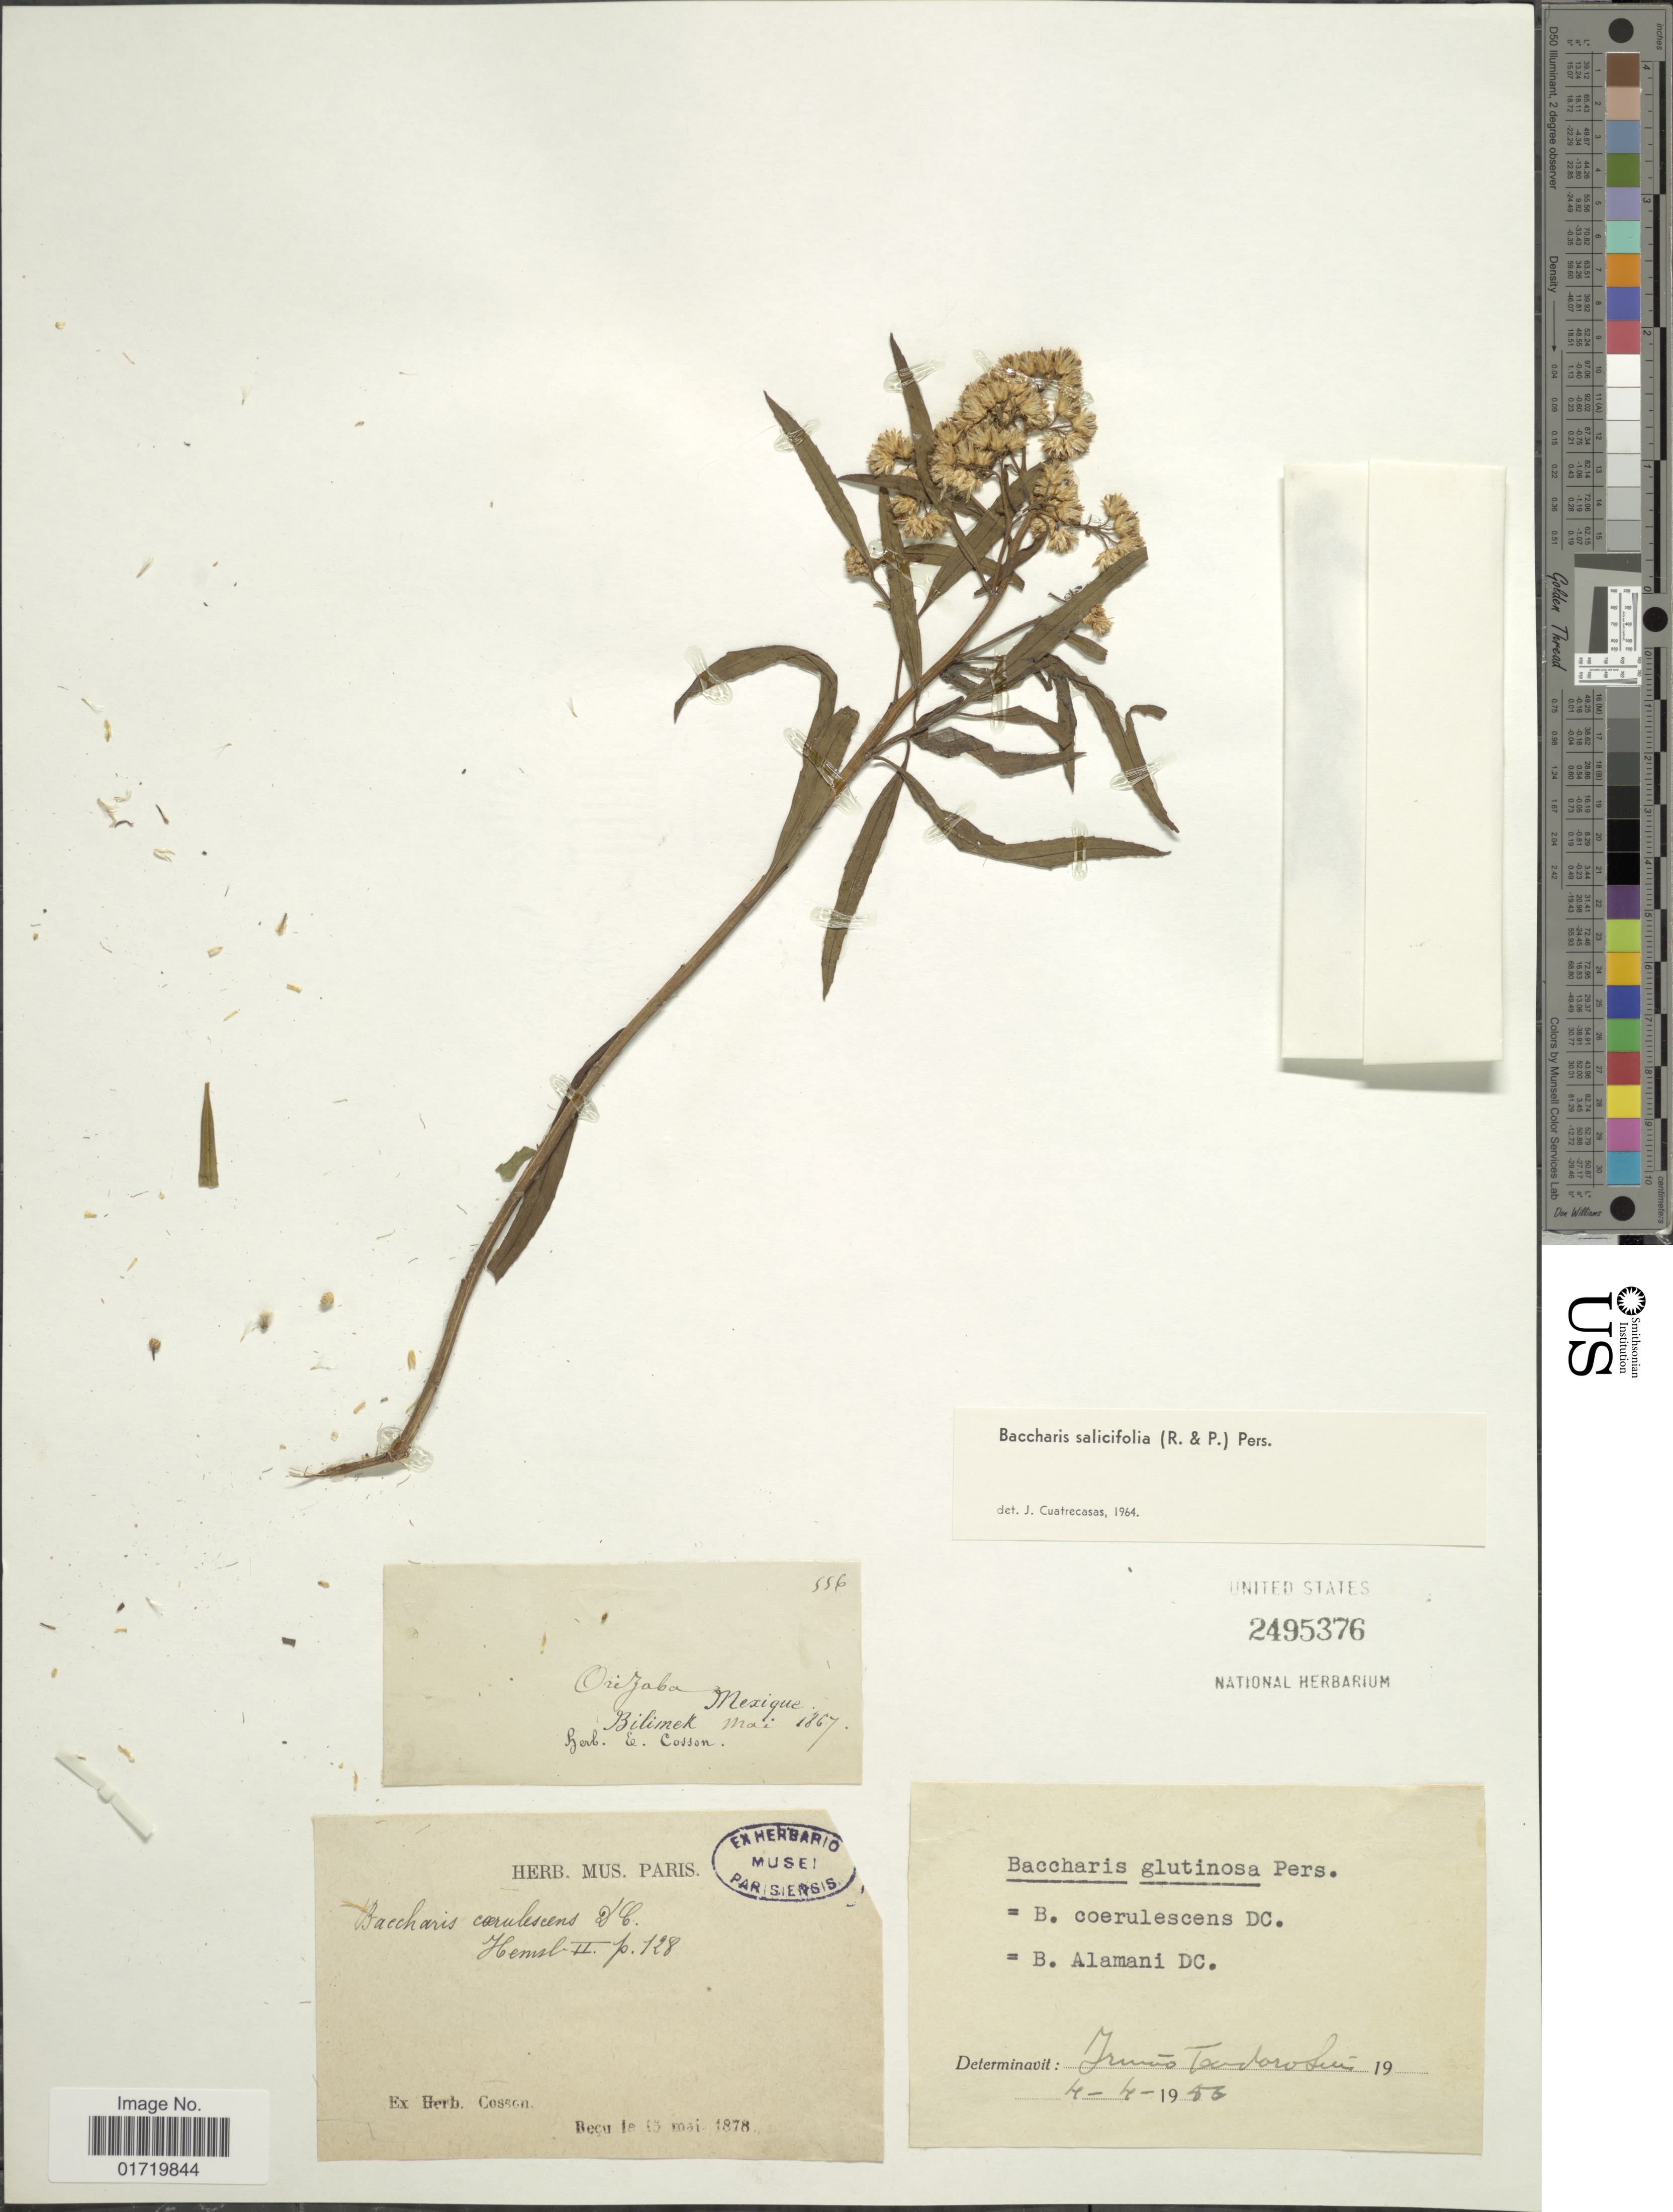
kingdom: Plantae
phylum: Tracheophyta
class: Magnoliopsida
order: Asterales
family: Asteraceae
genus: Baccharis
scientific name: Baccharis salicifolia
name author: (Ruiz & Pav.) Pers.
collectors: -. Bilimek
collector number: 556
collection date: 1867-05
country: Mexico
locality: Orizaba, Mexique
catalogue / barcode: US 2495376